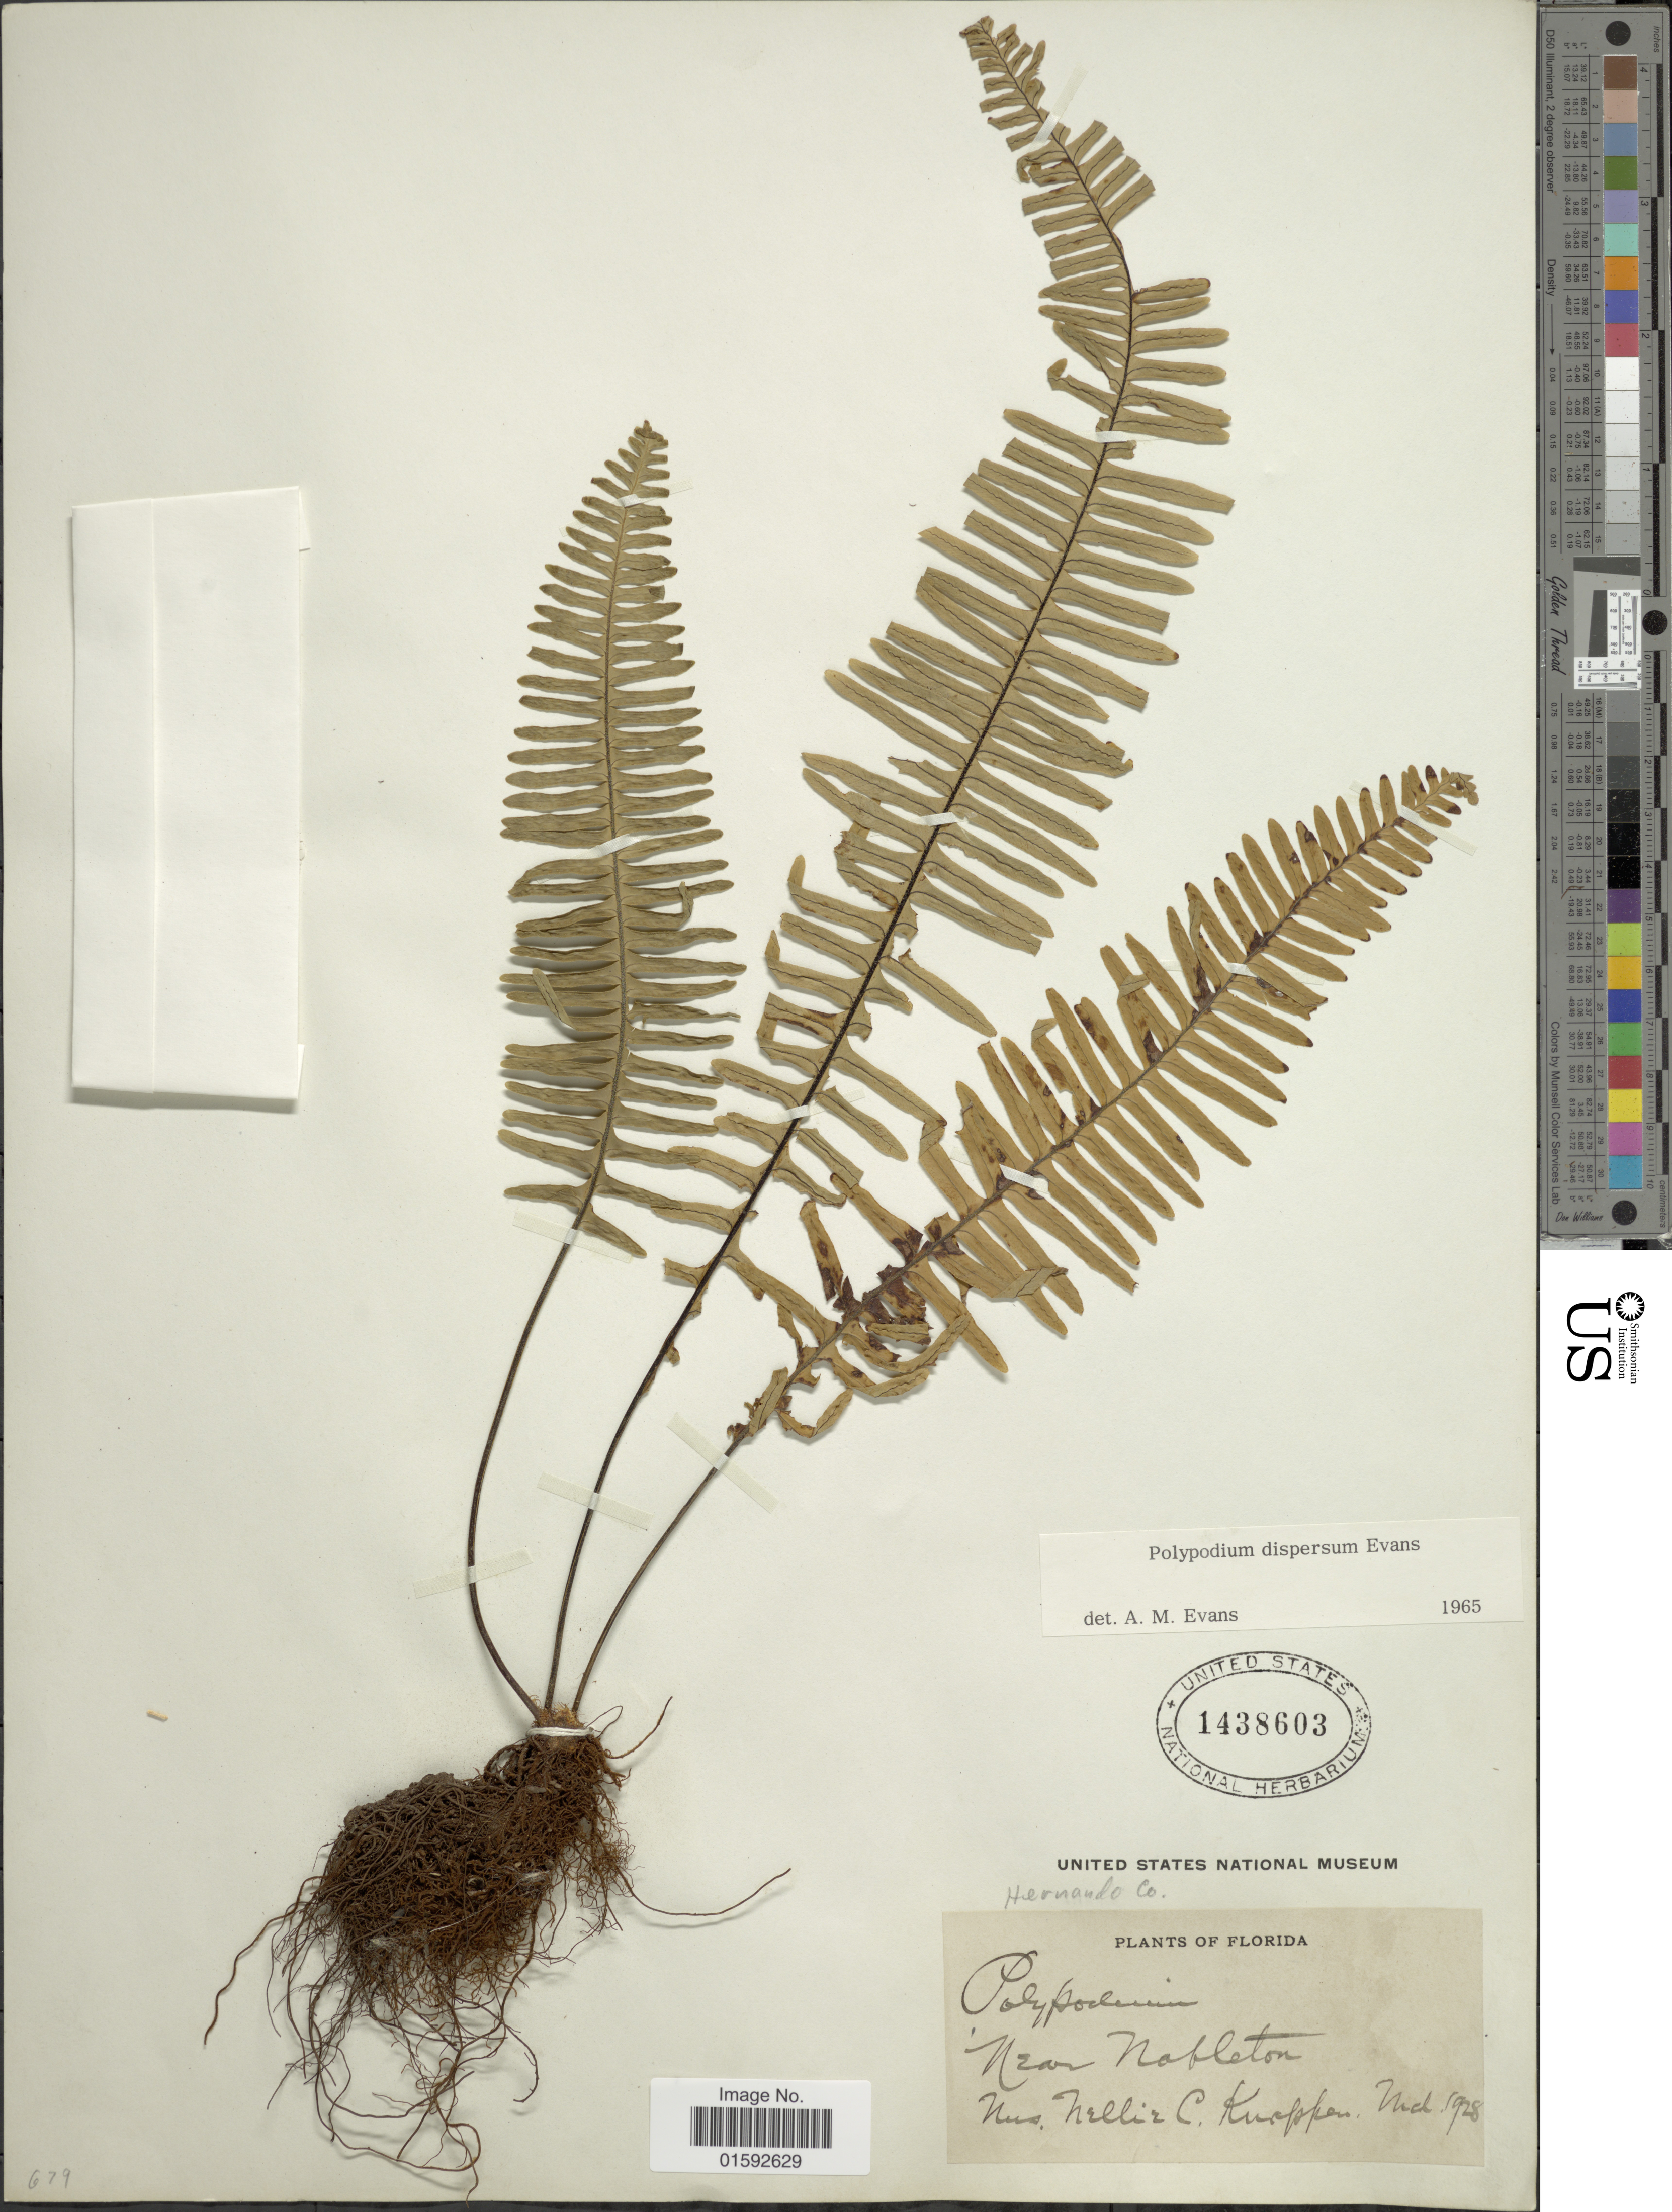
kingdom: Plantae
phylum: Tracheophyta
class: Polypodiopsida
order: Polypodiales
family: Polypodiaceae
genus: Pecluma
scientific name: Pecluma dispersa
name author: (A.M. Evans) M.G. Price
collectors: N. Knappen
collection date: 1928-03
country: United States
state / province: Florida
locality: Near Nobleton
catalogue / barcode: US 1438603